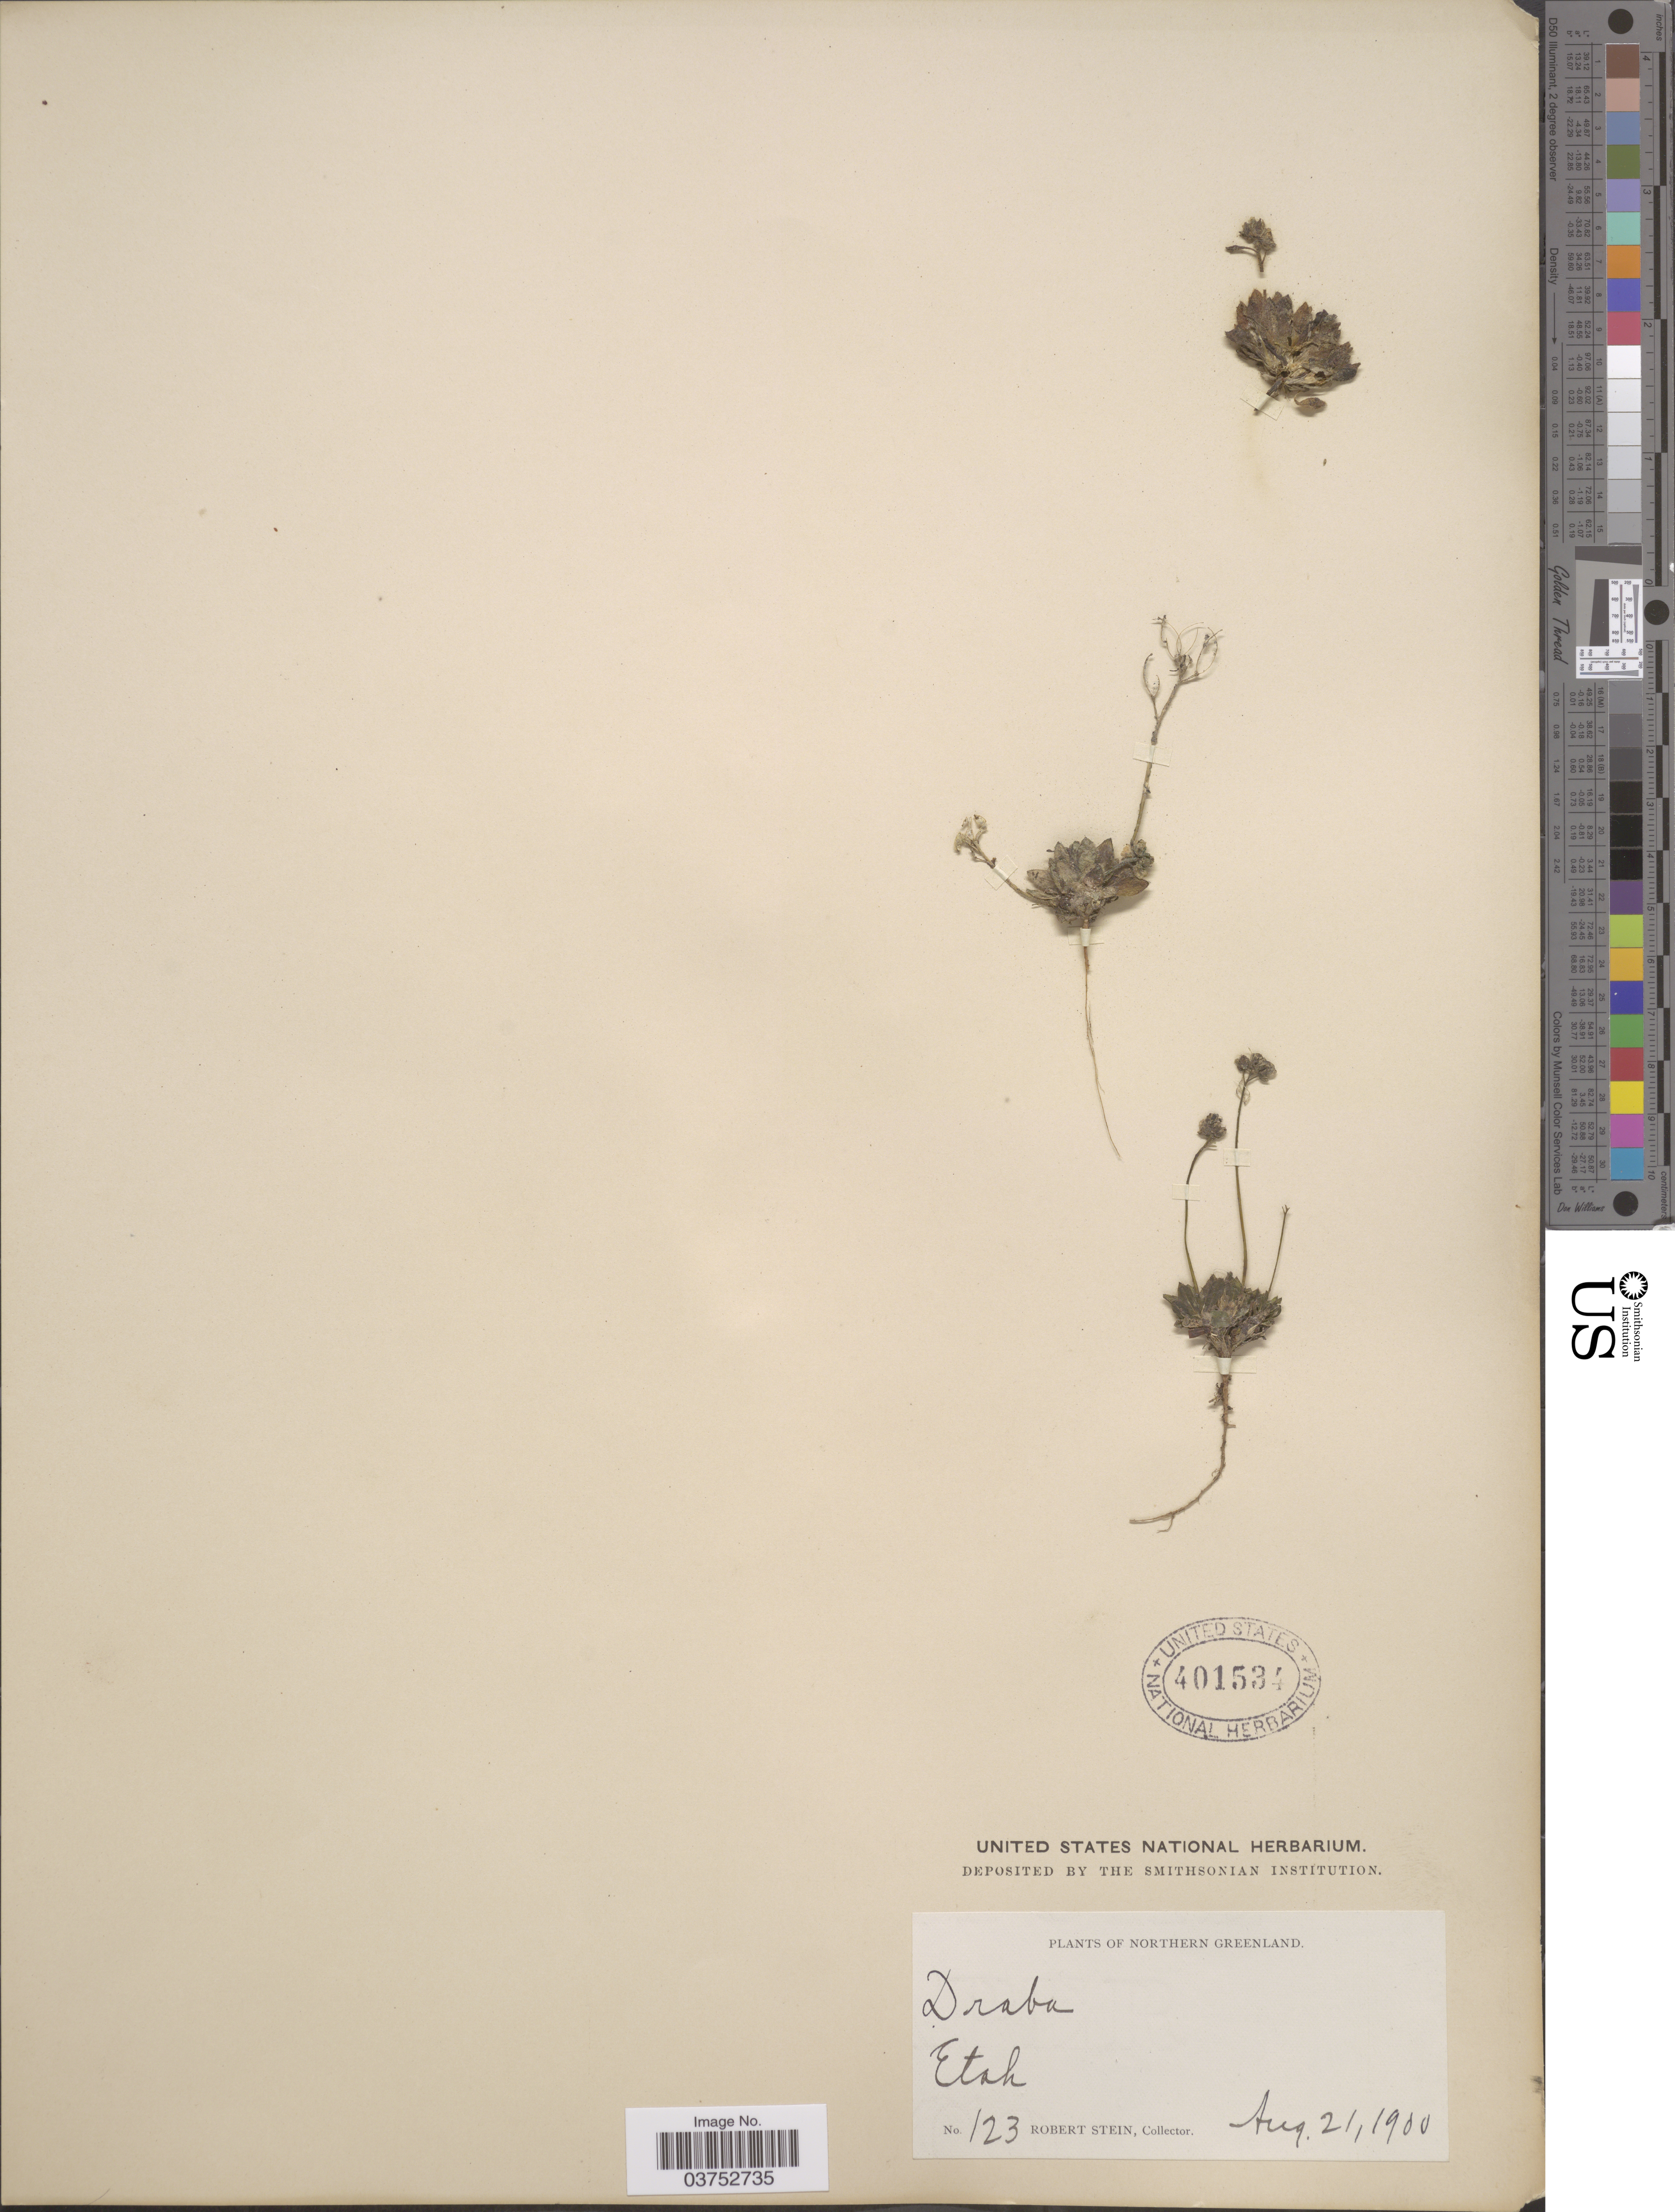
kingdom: Plantae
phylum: Tracheophyta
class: Magnoliopsida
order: Brassicales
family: Brassicaceae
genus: Draba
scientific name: Draba sp.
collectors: R. Stein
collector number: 123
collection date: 1900-08-21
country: Greenland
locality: Northern Greenland. Etah.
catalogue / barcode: US 401534